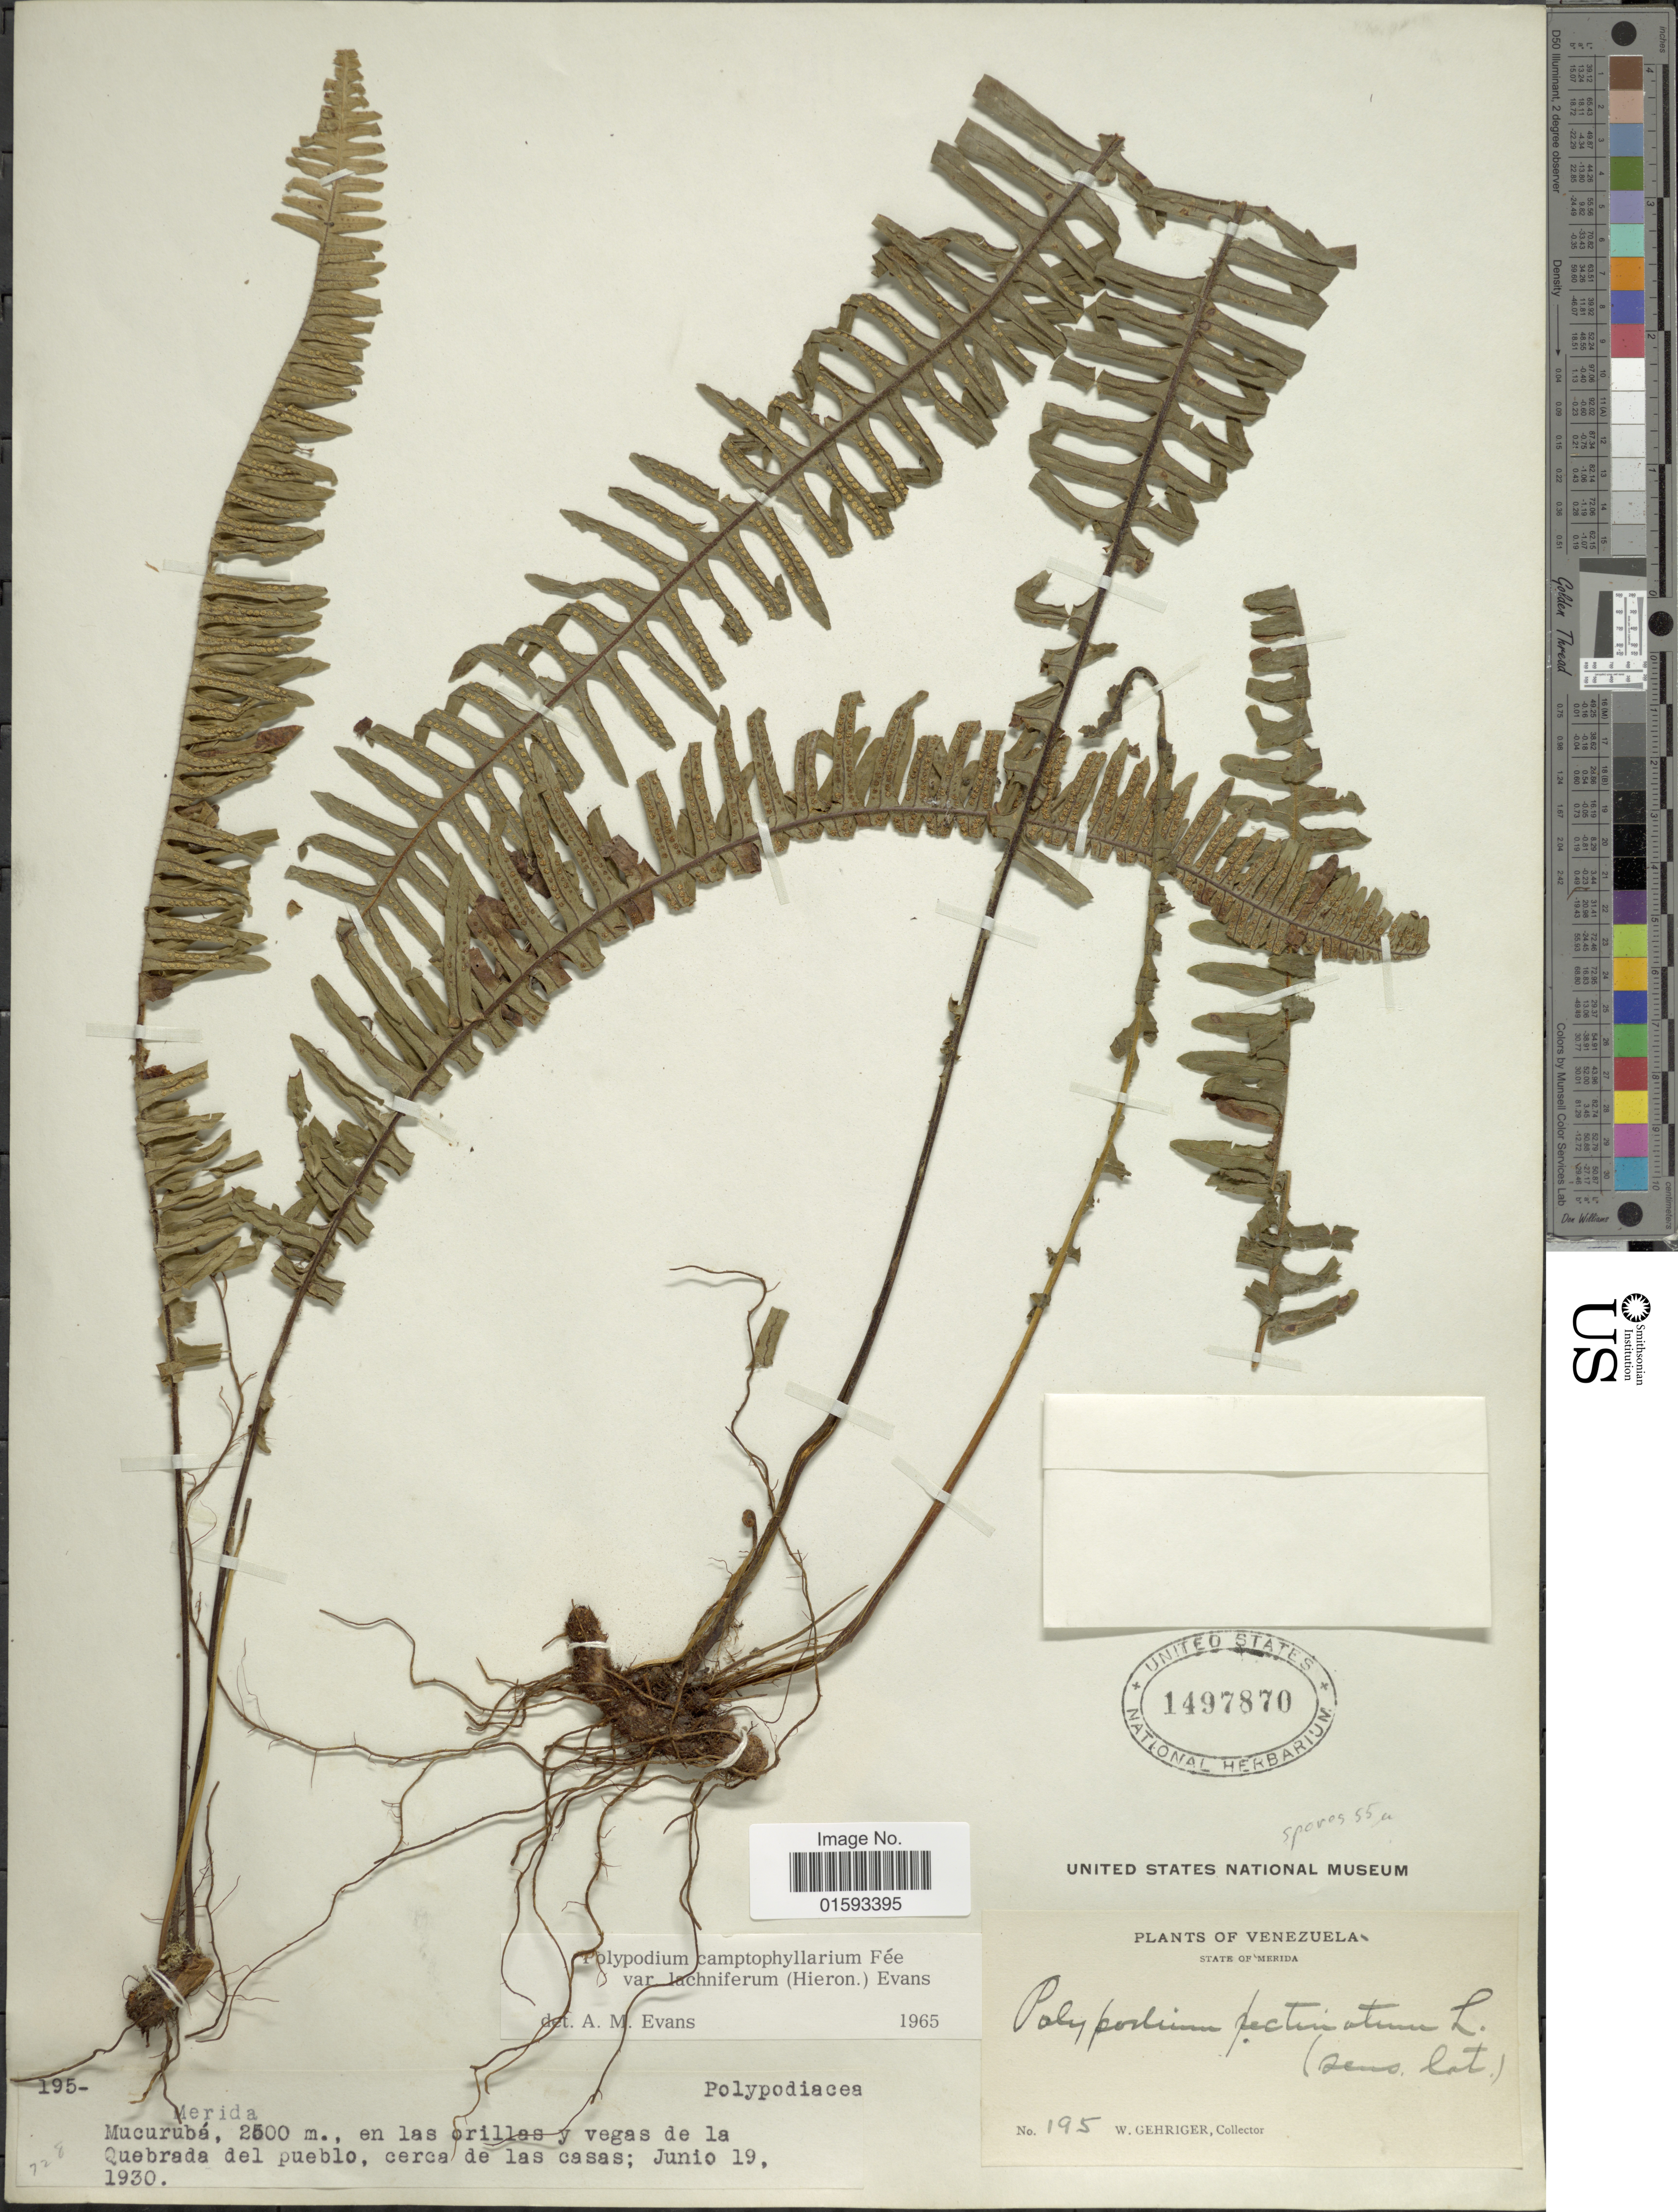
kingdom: Plantae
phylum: Tracheophyta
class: Polypodiopsida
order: Polypodiales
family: Polypodiaceae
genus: Pecluma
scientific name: Pecluma camptophyllaria var. lachnifera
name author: (Hieron.) Lellinger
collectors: W. Gehriger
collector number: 195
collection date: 1930-06-19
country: Venezuela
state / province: Mérida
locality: Mucuruba. en las orilles y vegas de la Quebrada del pueblo, cerca de las casas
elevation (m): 2500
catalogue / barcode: US 1497870